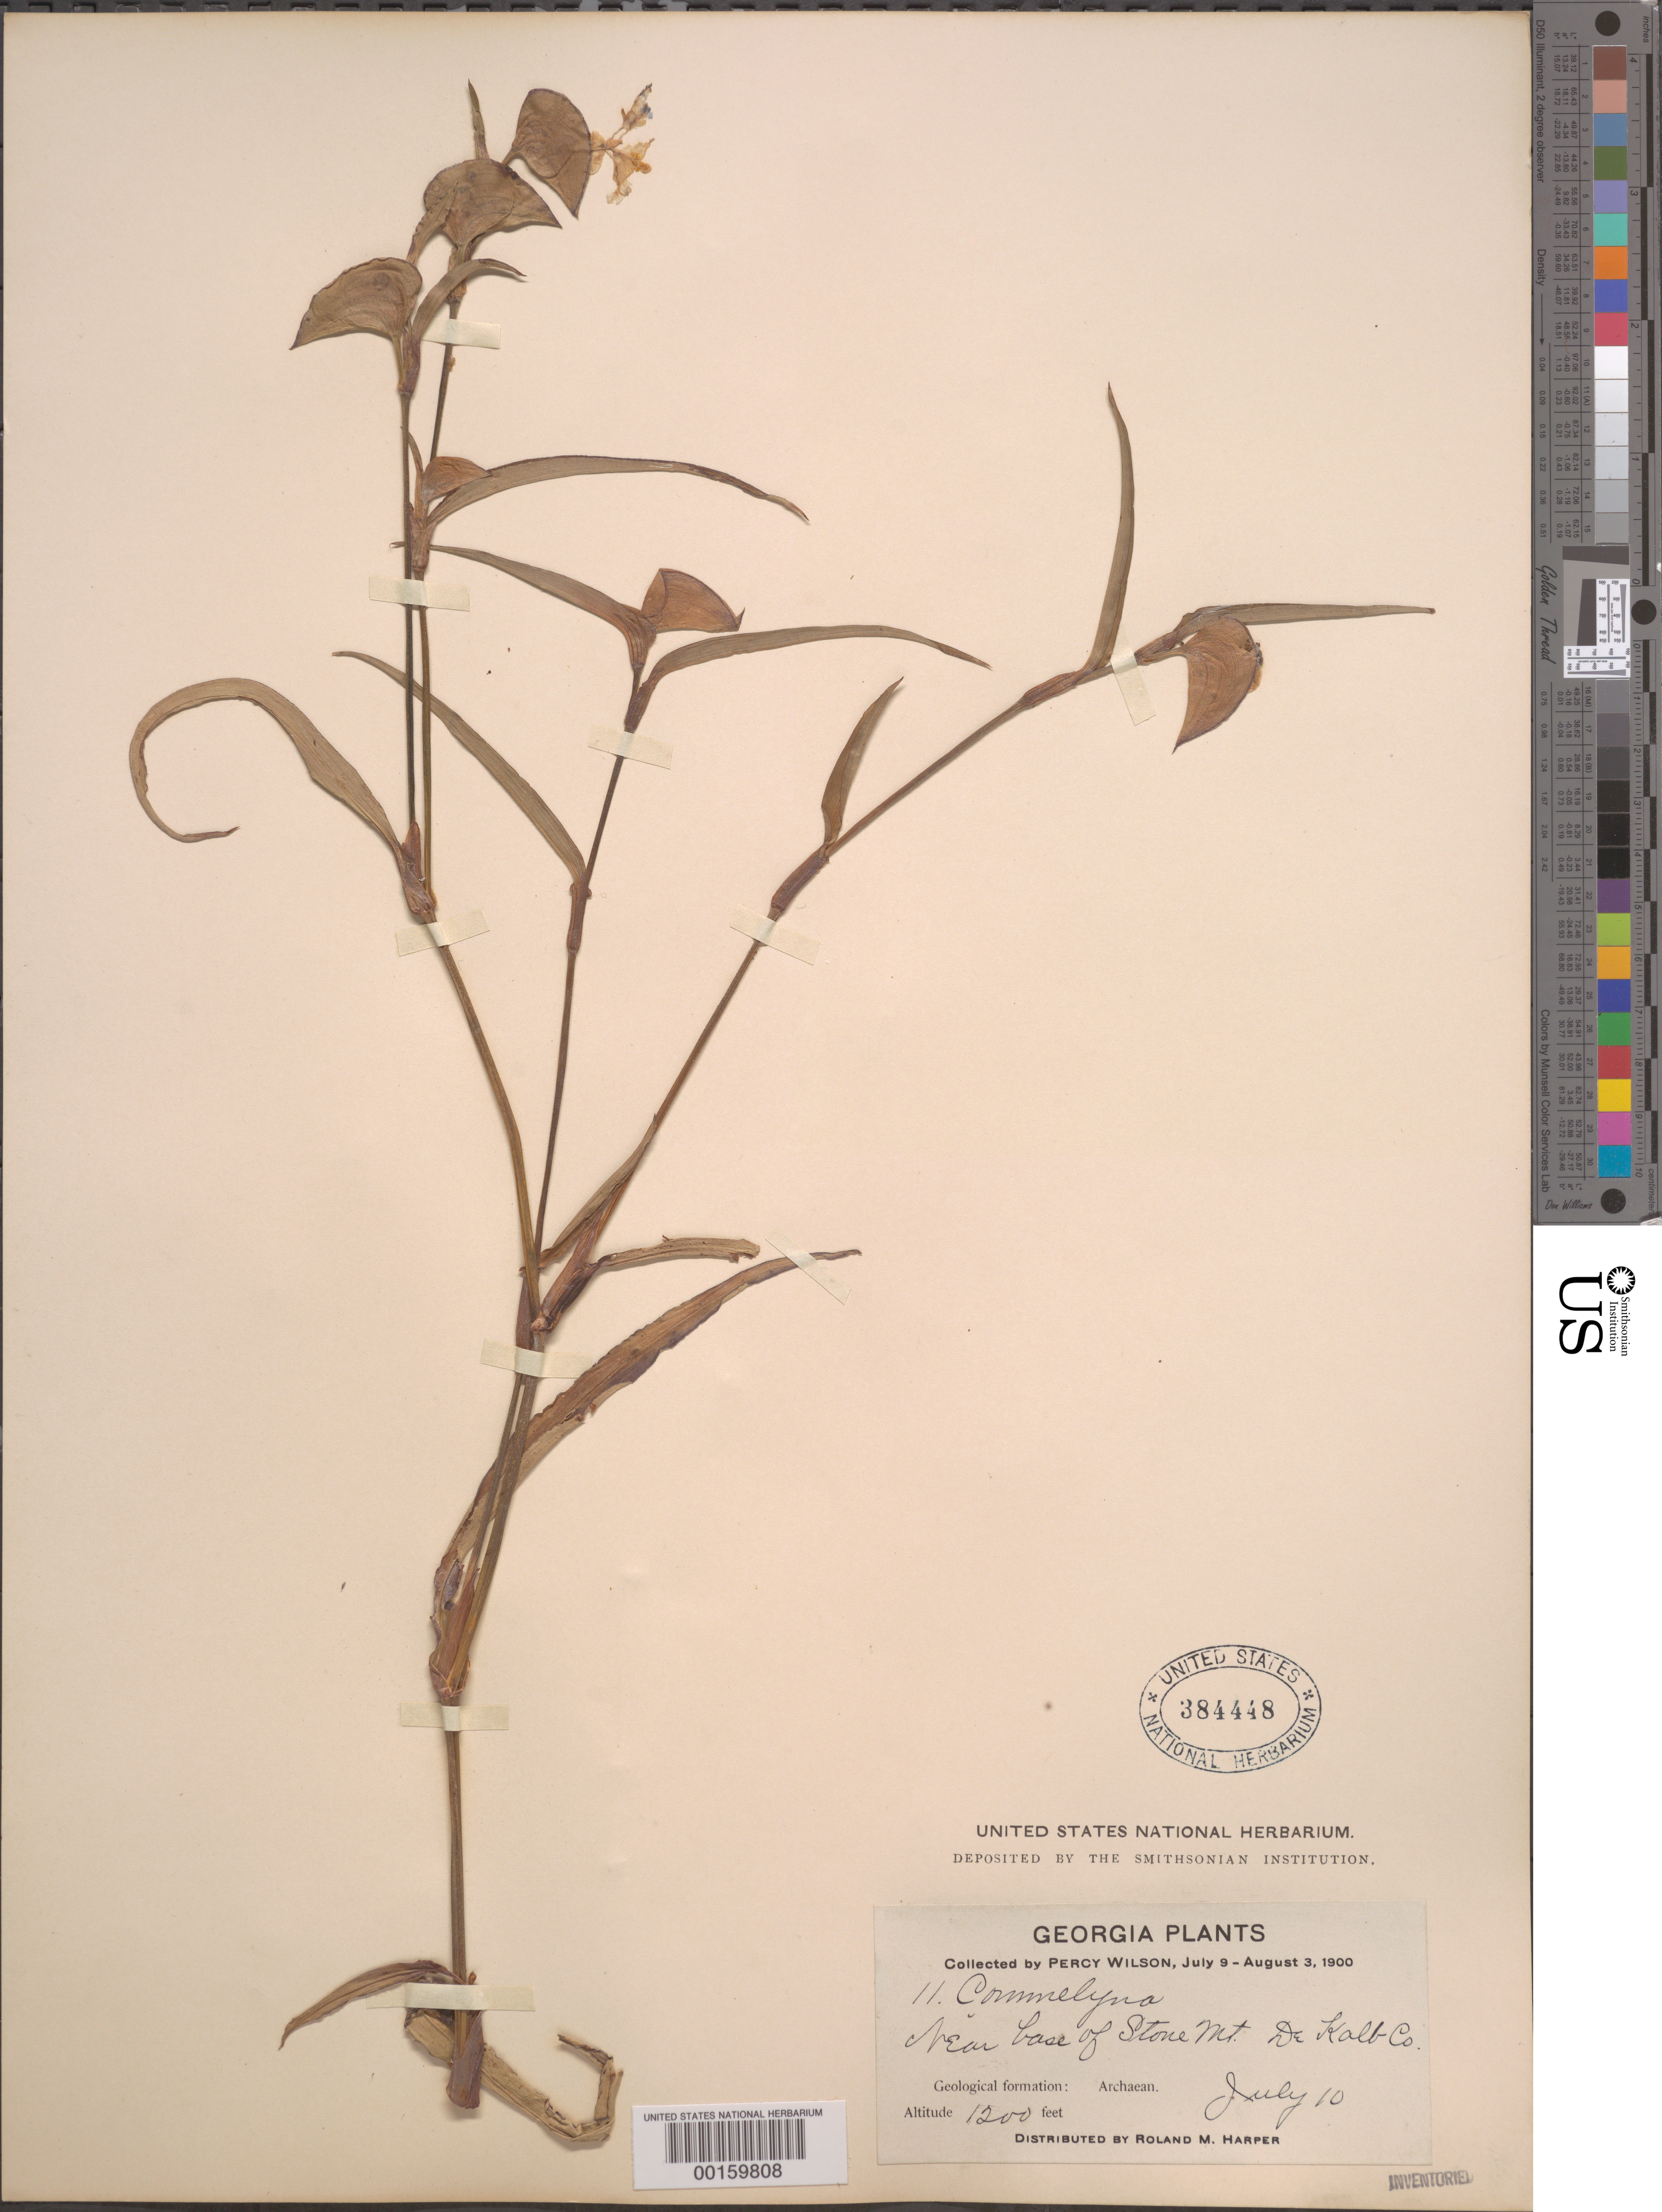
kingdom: Plantae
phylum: Tracheophyta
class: Liliopsida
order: Commelinales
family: Commelinaceae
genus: Commelina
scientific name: Commelina erecta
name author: L.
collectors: P. Wilson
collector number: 11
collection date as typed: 10 Jul 1900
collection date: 1900-07-10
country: United States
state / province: Georgia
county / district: De Kalb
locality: Near base of stone mt.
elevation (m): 366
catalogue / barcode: US 384448